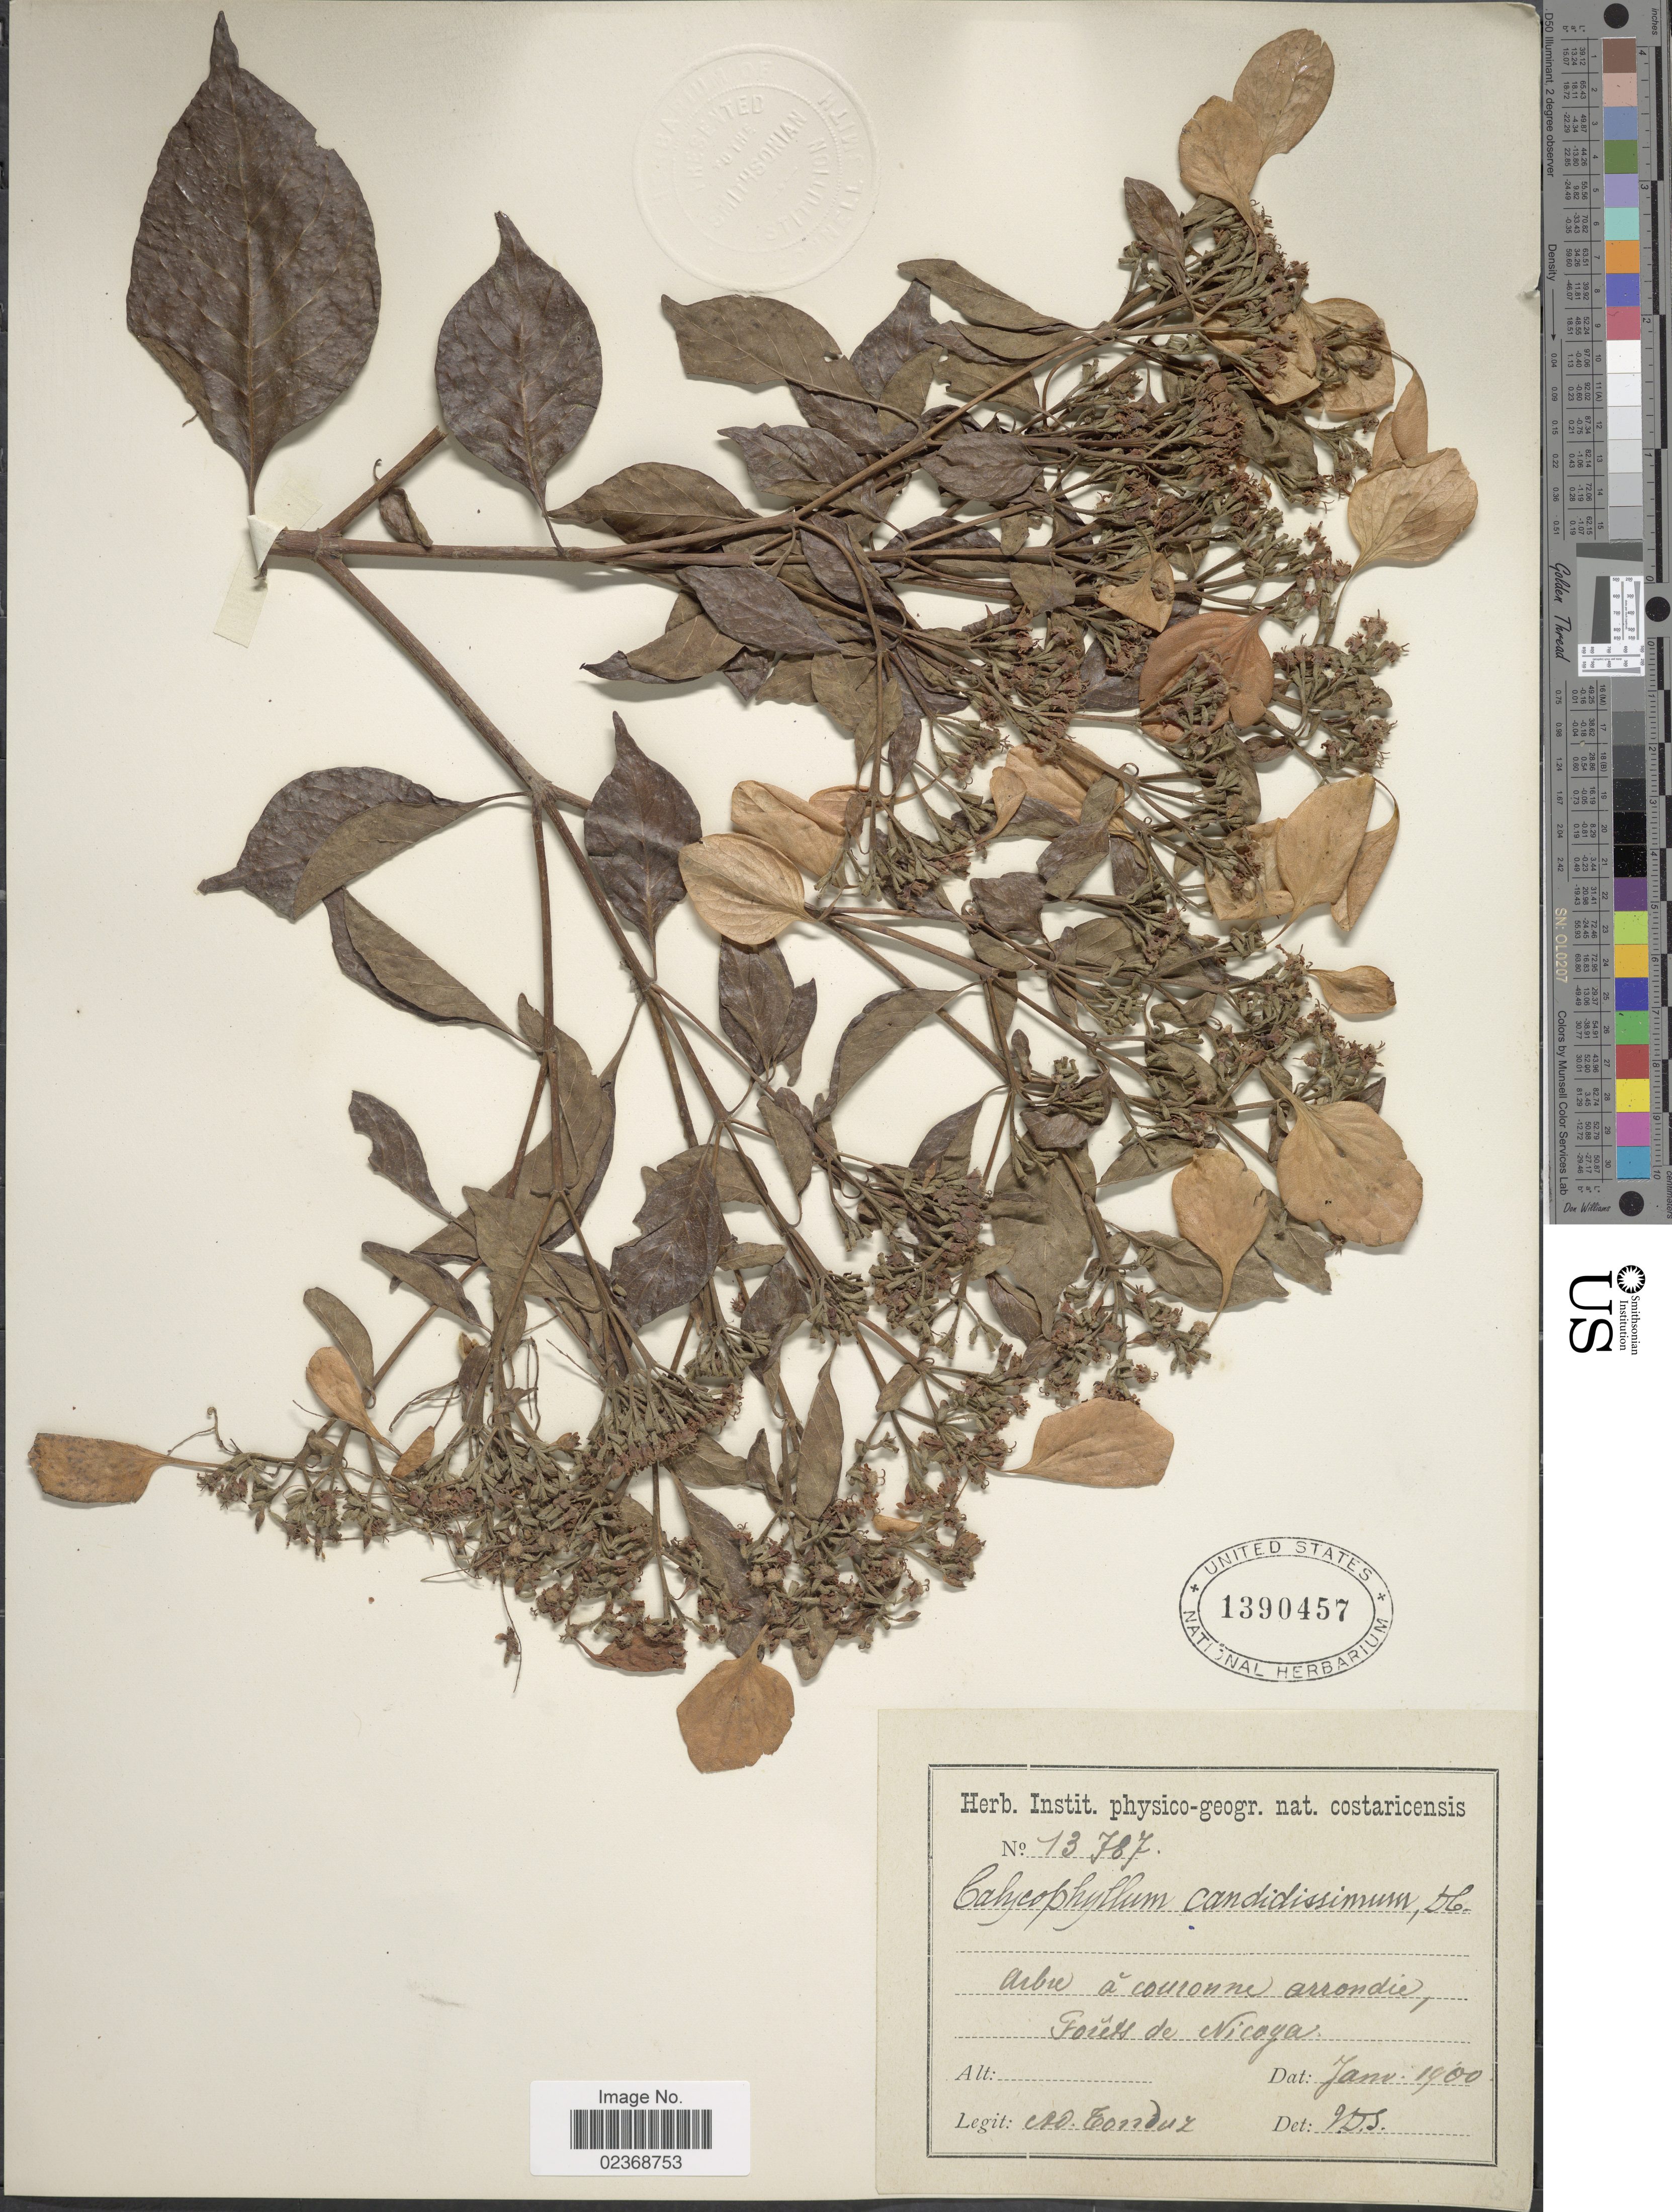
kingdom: Plantae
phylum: Tracheophyta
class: Magnoliopsida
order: Gentianales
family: Rubiaceae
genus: Calycophyllum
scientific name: Calycophyllum candidissimum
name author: (Vahl) DC.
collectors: A. Tonduz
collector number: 13787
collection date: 1900-01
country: Costa Rica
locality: Arbu a couronne arrondie, Forests de Nicoya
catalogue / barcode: US 1390457